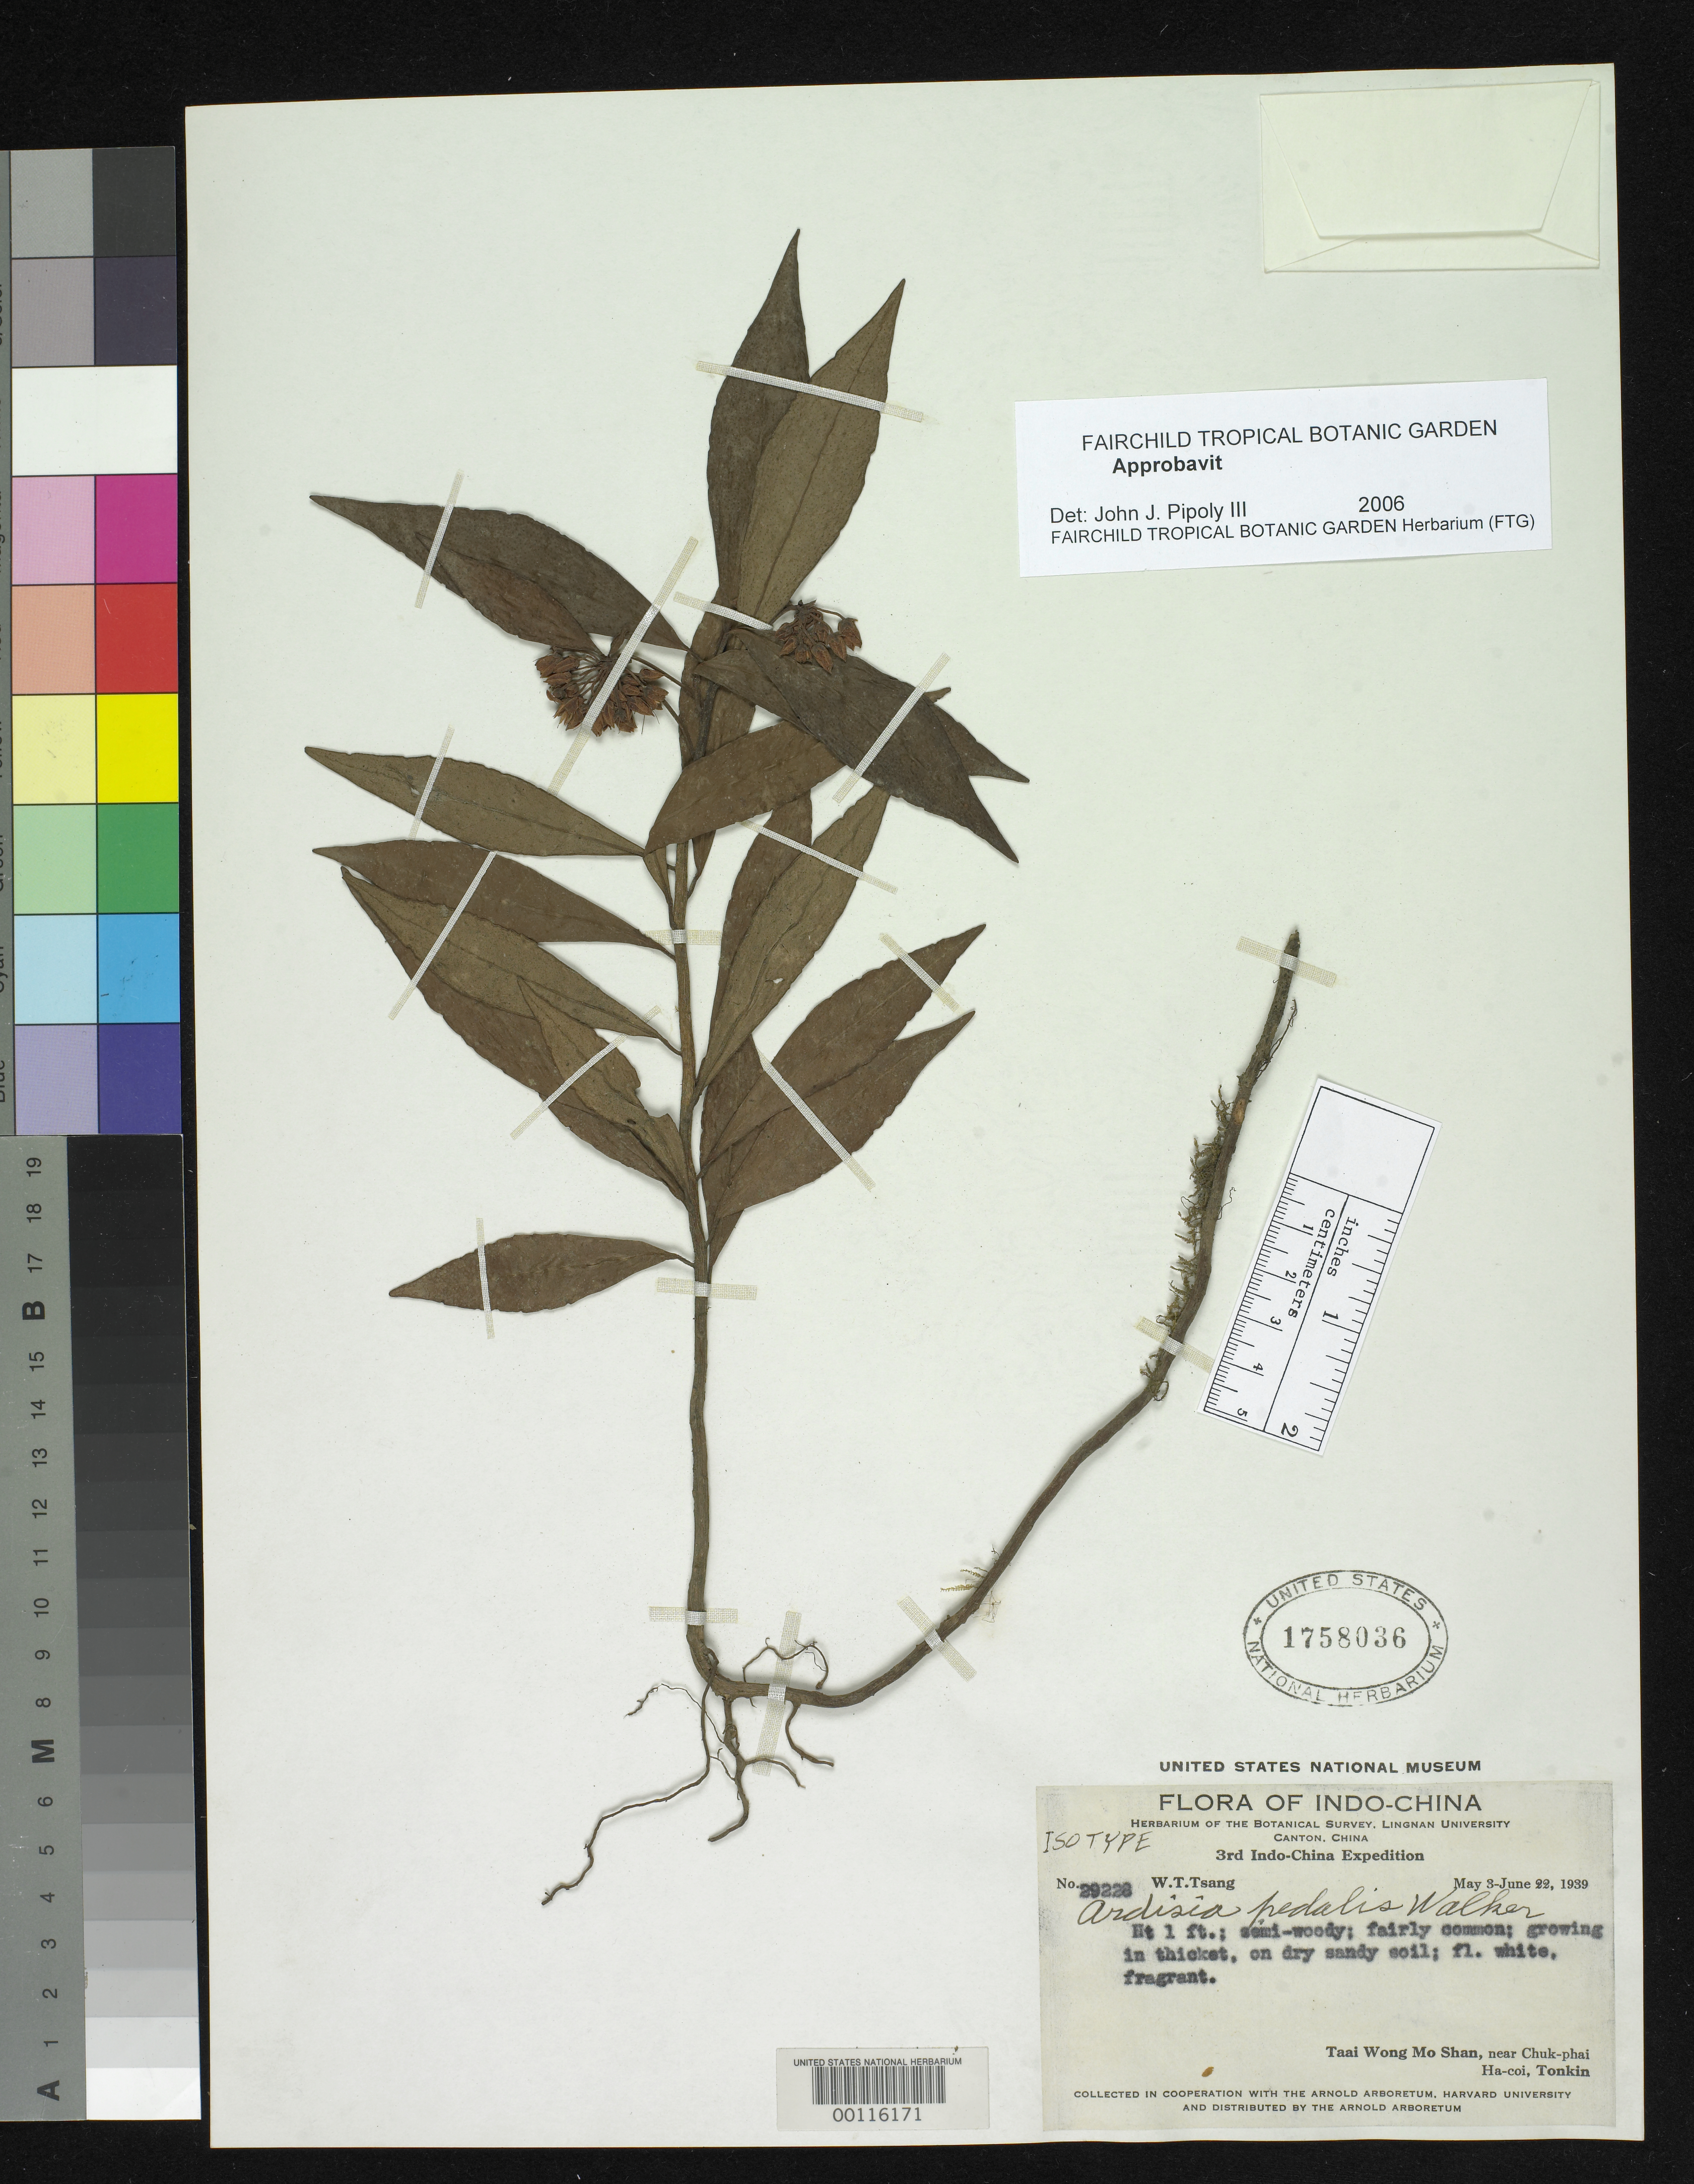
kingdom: Plantae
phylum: Tracheophyta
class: Magnoliopsida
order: Ericales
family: Primulaceae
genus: Ardisia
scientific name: Ardisia pedalis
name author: E. Walker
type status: Isotype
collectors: W. T. Tsang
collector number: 29228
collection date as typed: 10 Jun 1939 to 12 Jun 1939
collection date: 1939-06-10/1939-06-12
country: Vietnam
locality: Tonkin. (Country as "Indo-China").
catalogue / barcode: US 1758036